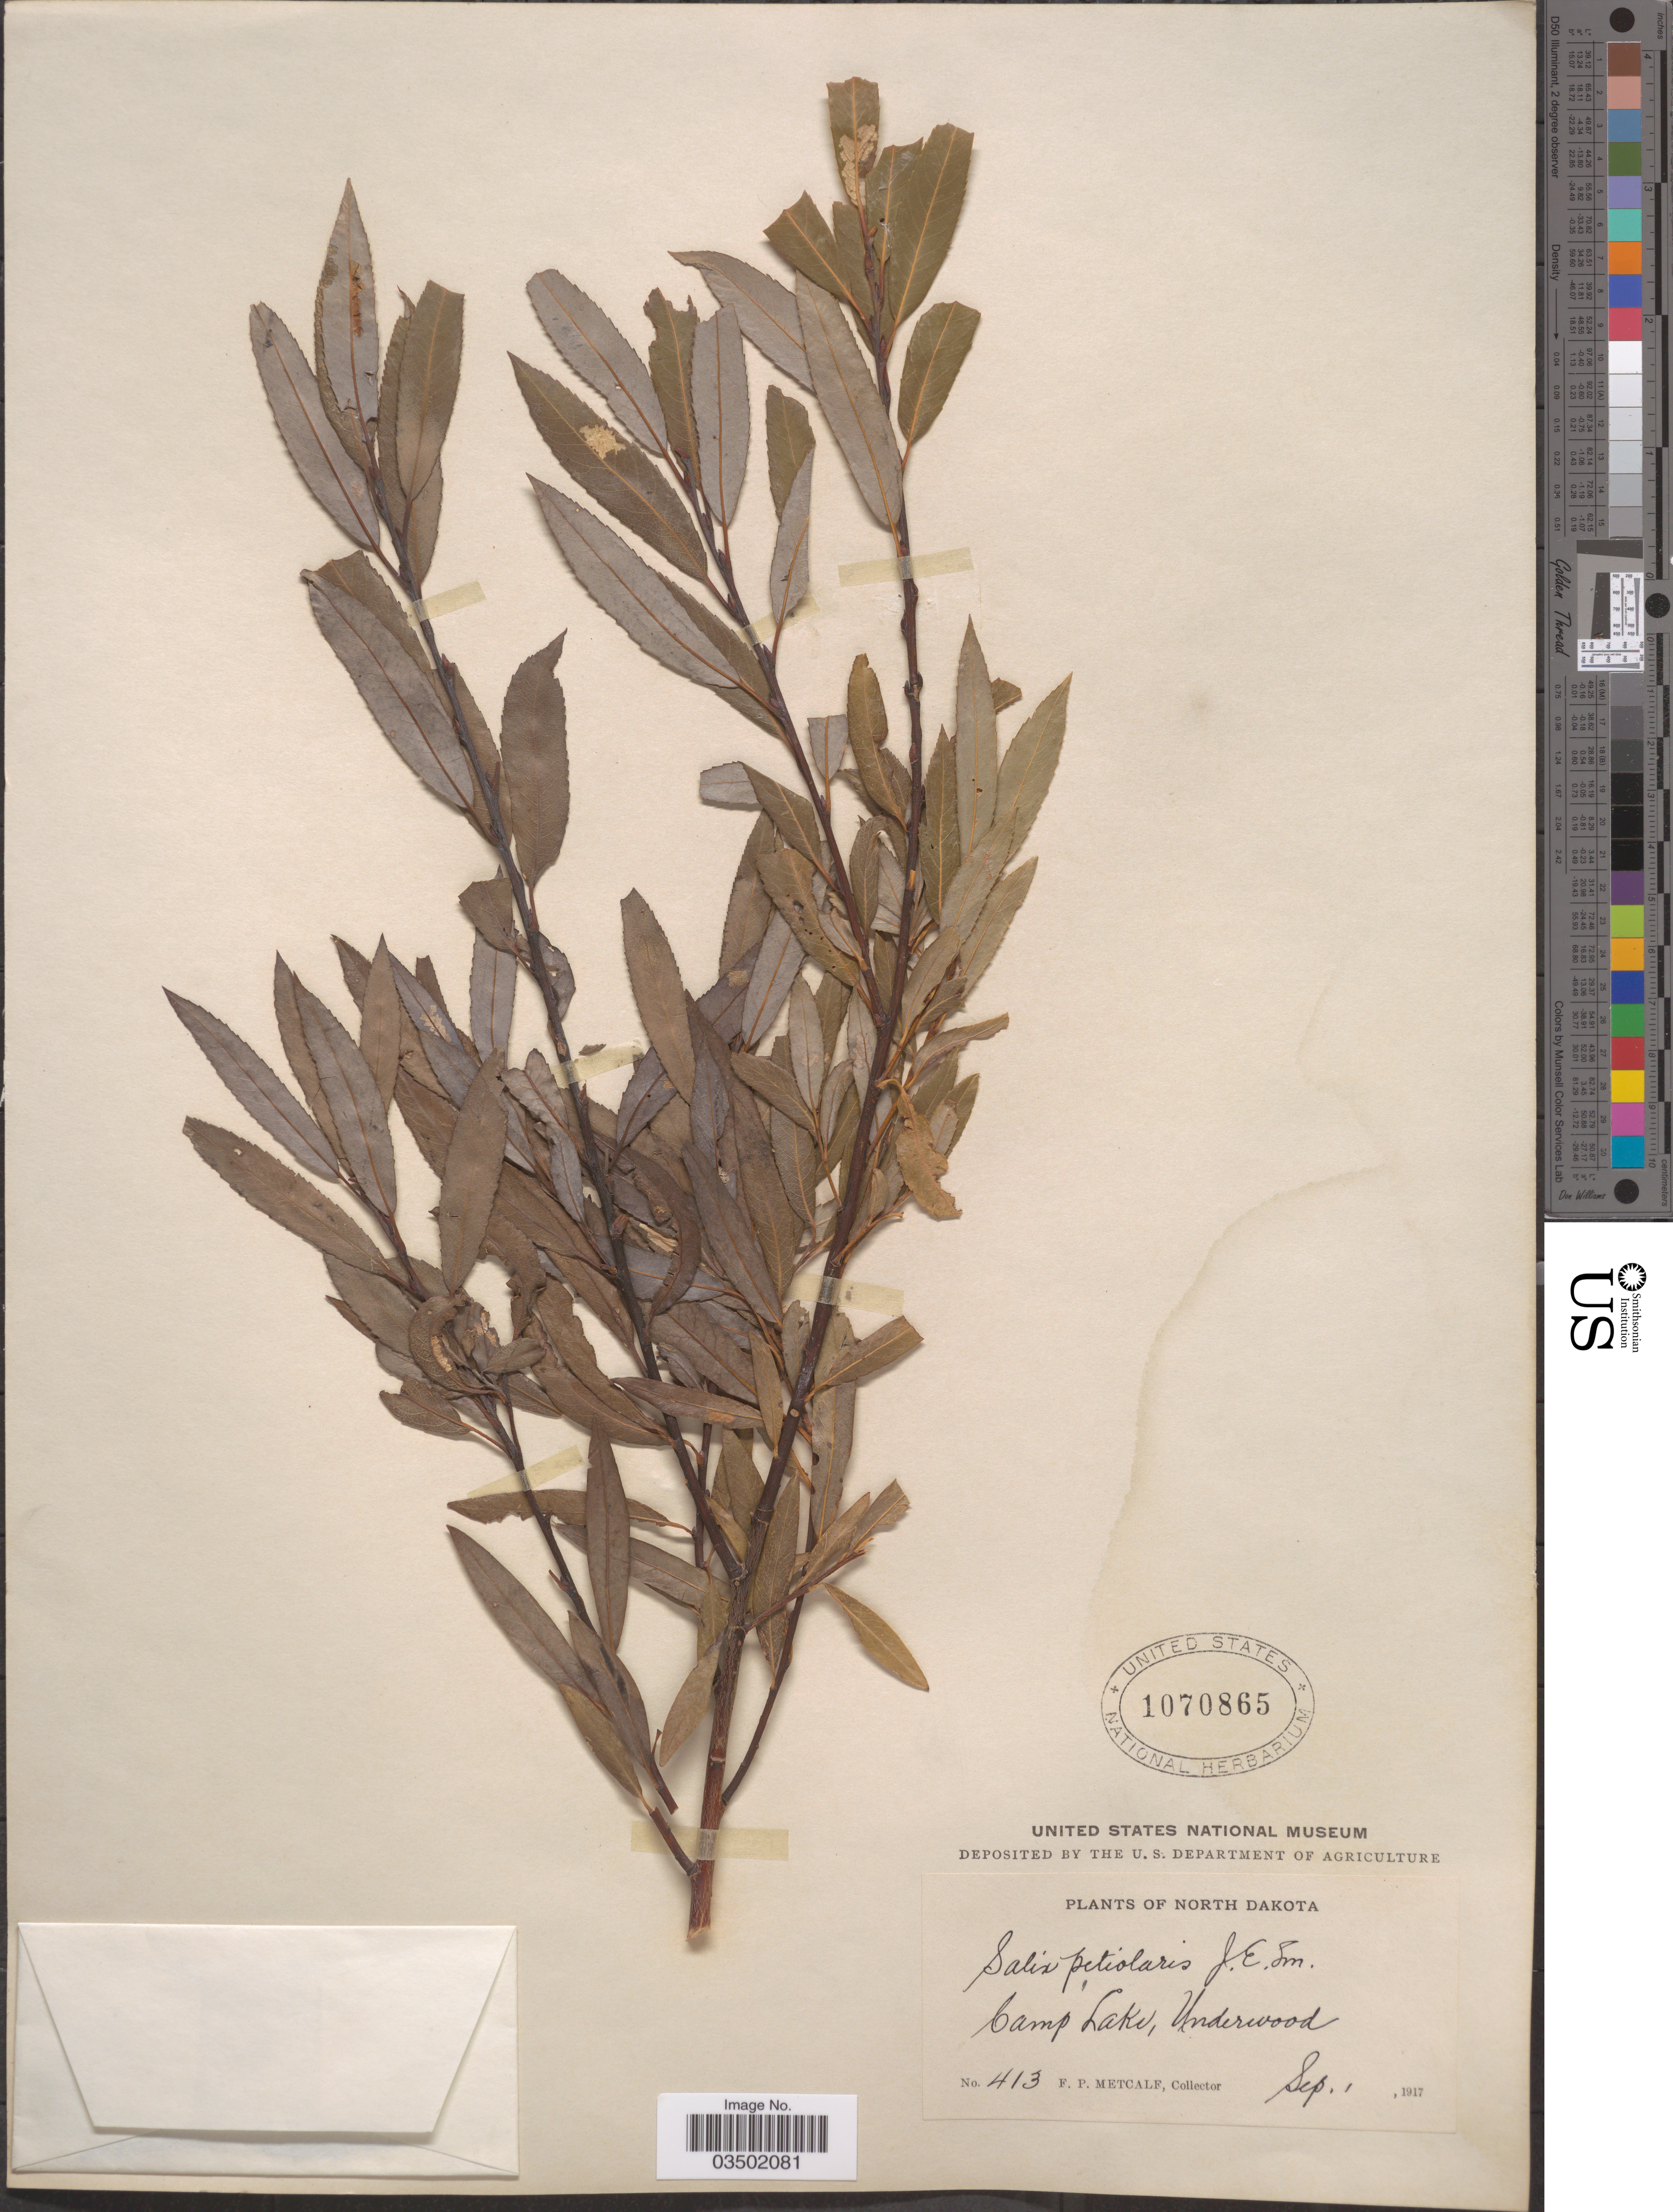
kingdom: Plantae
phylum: Tracheophyta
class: Magnoliopsida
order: Malpighiales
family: Salicaceae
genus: Salix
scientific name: Salix petiolaris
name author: Sm.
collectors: F. Metcalf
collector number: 413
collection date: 1917-09-01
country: United States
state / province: North Dakota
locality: Camp Lake, Underwood.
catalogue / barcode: US 1070865